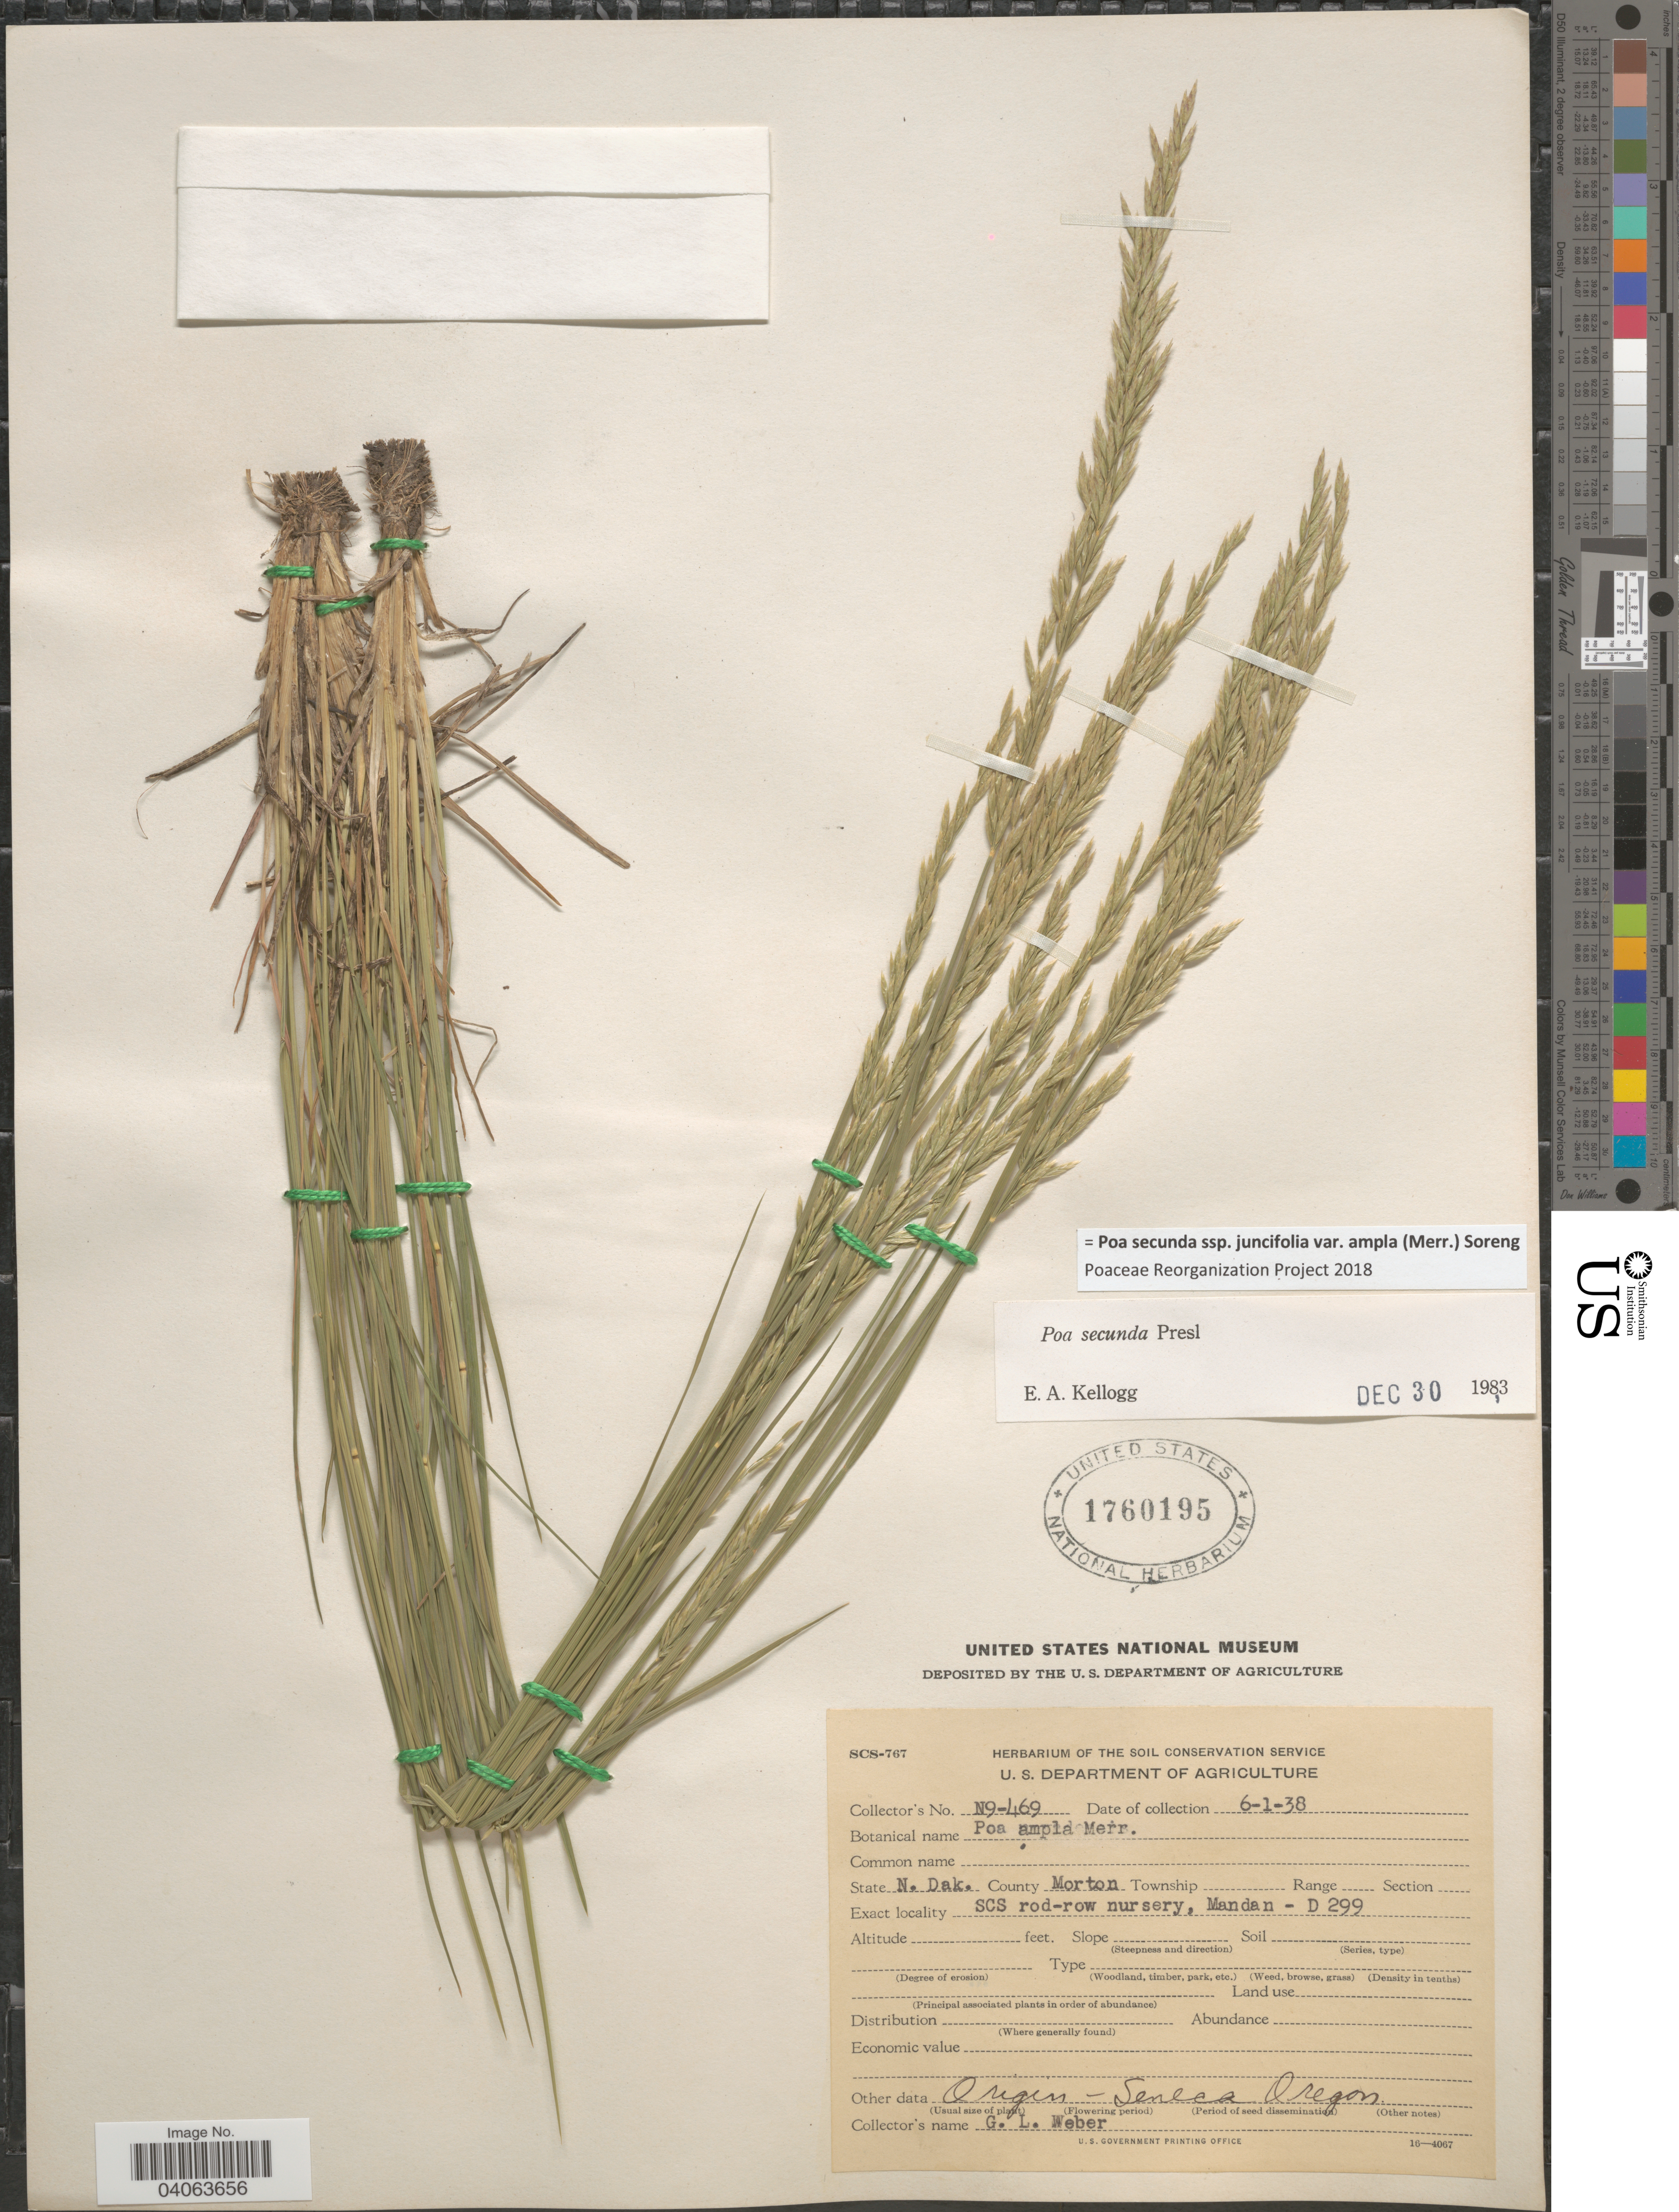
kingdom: Plantae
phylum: Tracheophyta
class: Liliopsida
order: Poales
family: Poaceae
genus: Poa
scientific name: Poa secunda subsp. juncifolia var. ampla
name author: (Merr.) Soreng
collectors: G. Weber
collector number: N9-469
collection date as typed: Transcribed d/m/y: 1/6/38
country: United States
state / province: North Dakota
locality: County Morton. SCS rod-row nursery, Mandan - D 299.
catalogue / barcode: US 1760195